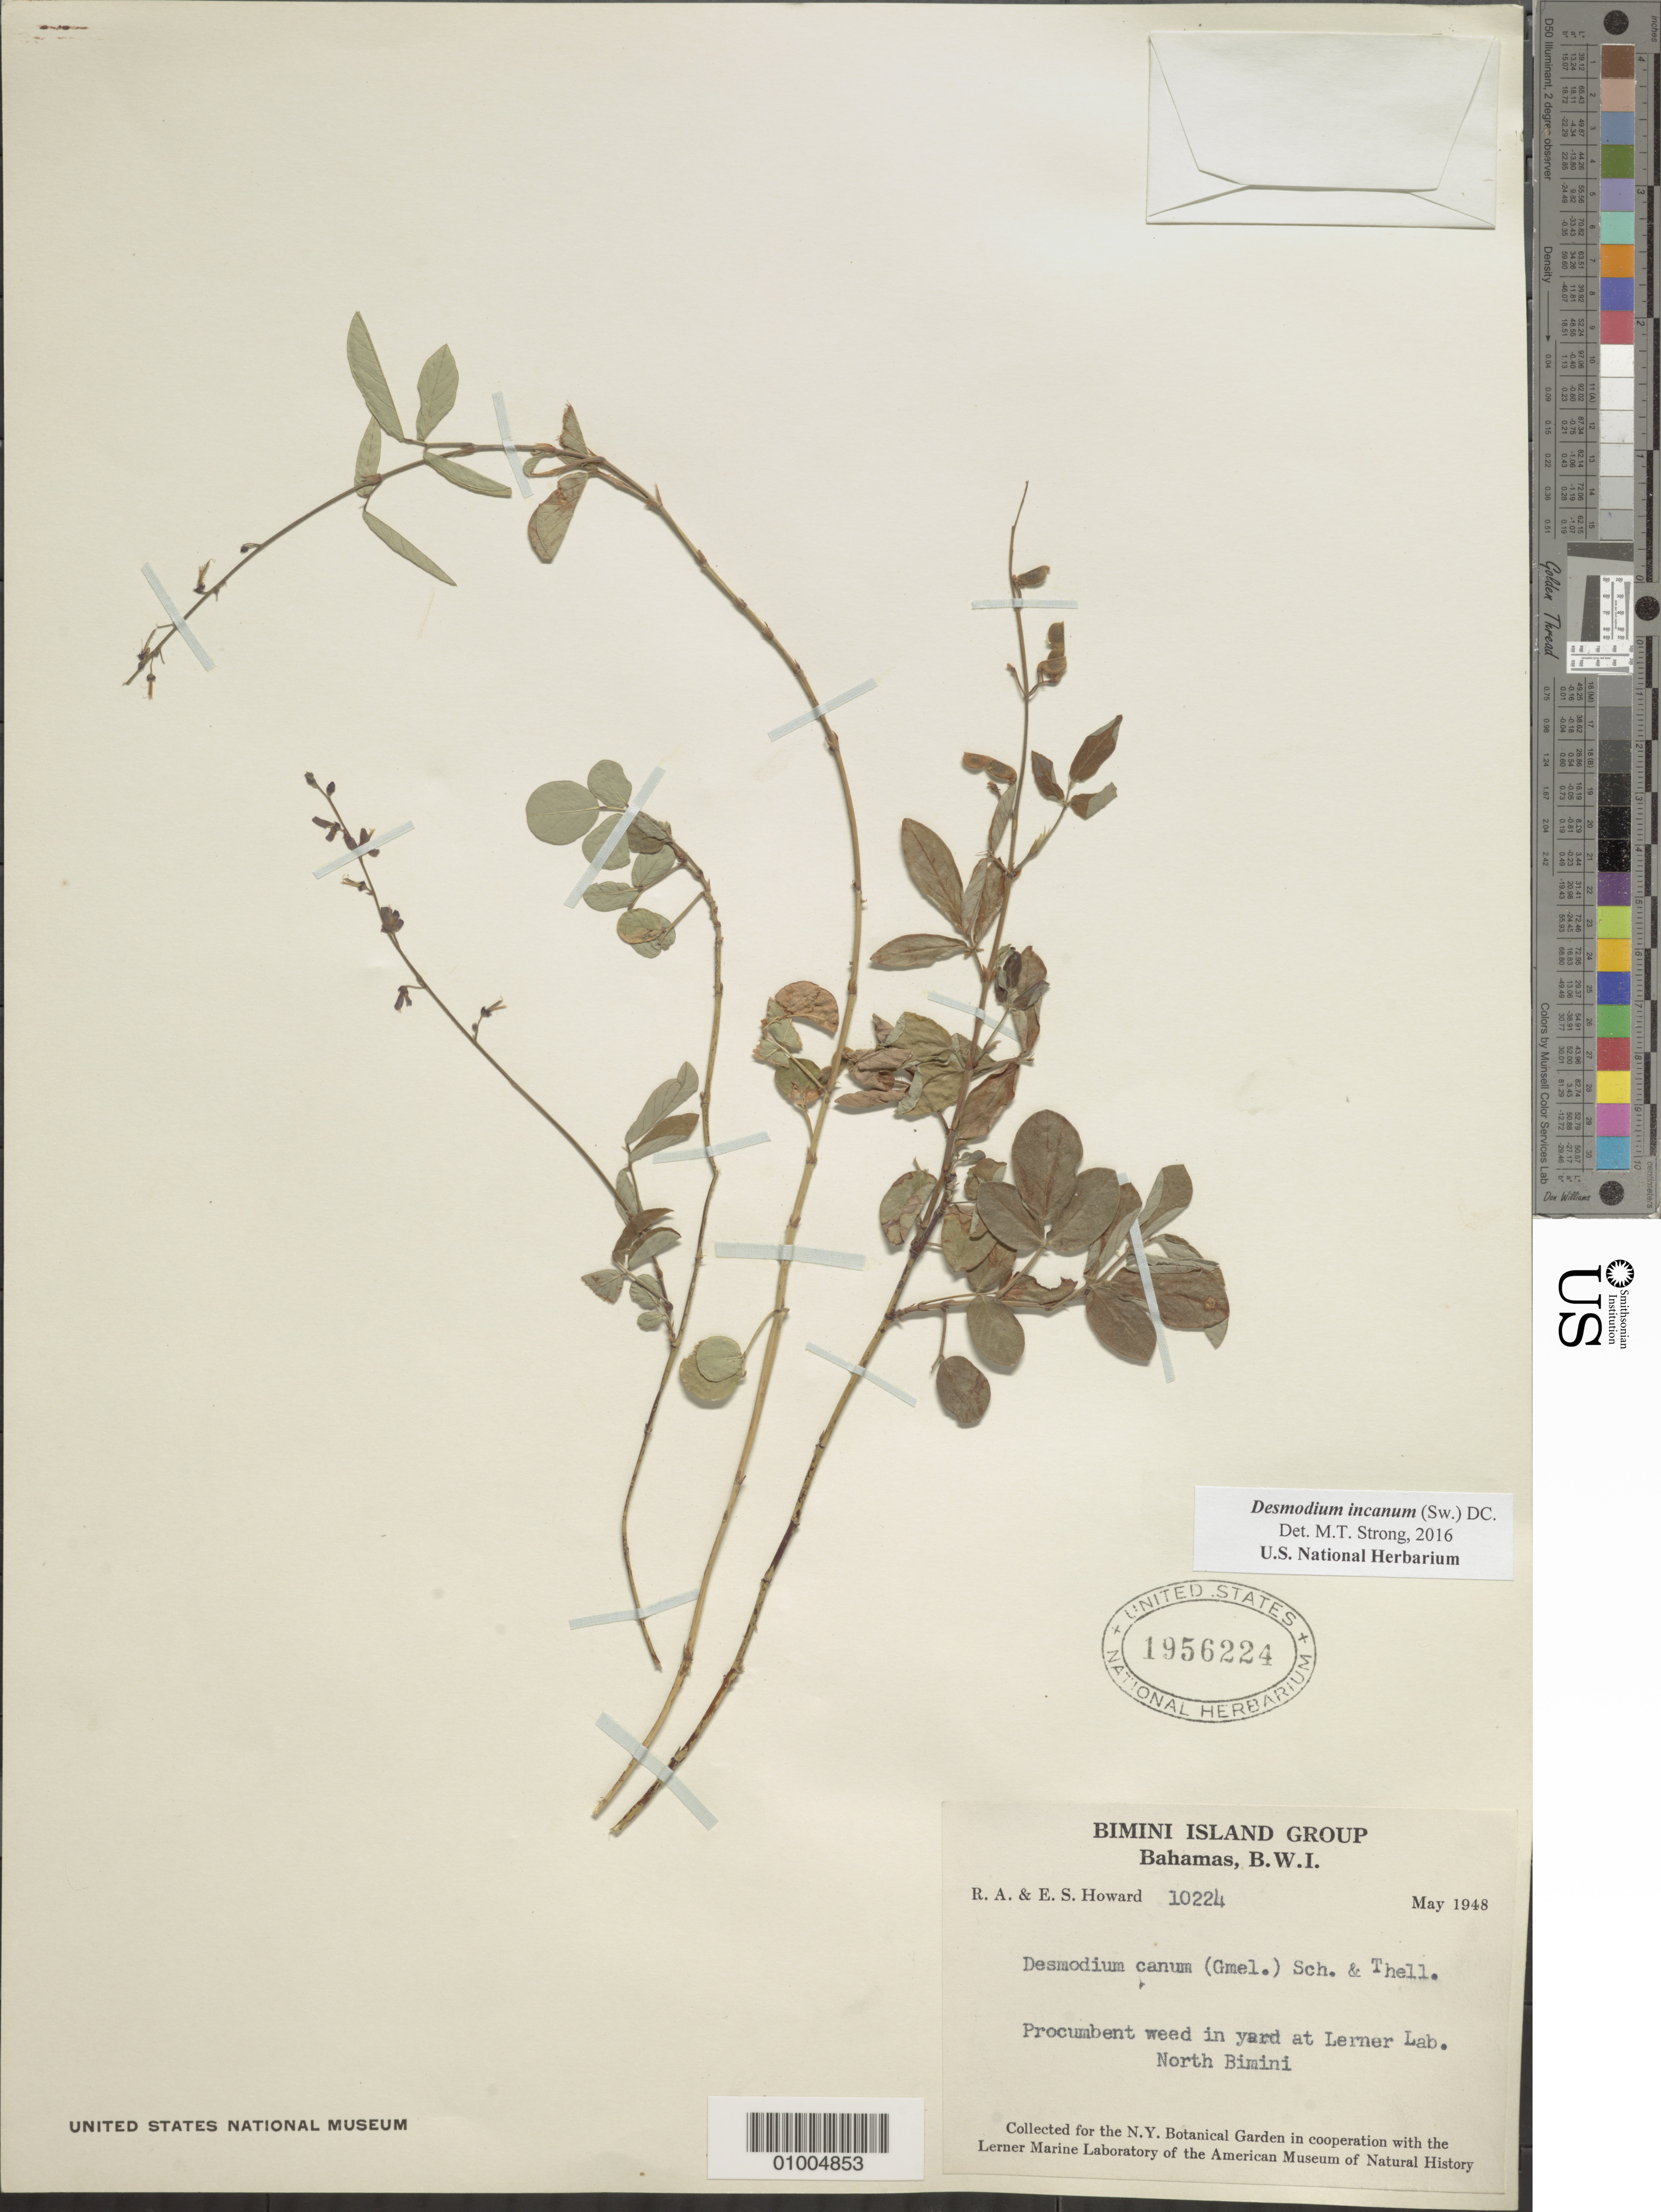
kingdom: Plantae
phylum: Tracheophyta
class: Magnoliopsida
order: Fabales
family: Fabaceae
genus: Desmodium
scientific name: Desmodium incanum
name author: (Sw.) DC.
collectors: E. S. Howard & R. A. Howard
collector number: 10224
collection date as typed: May 1948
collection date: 1948-05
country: Bahamas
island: Bimini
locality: Procumbent weed in yard at Lerner Lab. N Bimini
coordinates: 0 N, 0 E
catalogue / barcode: US 1956224